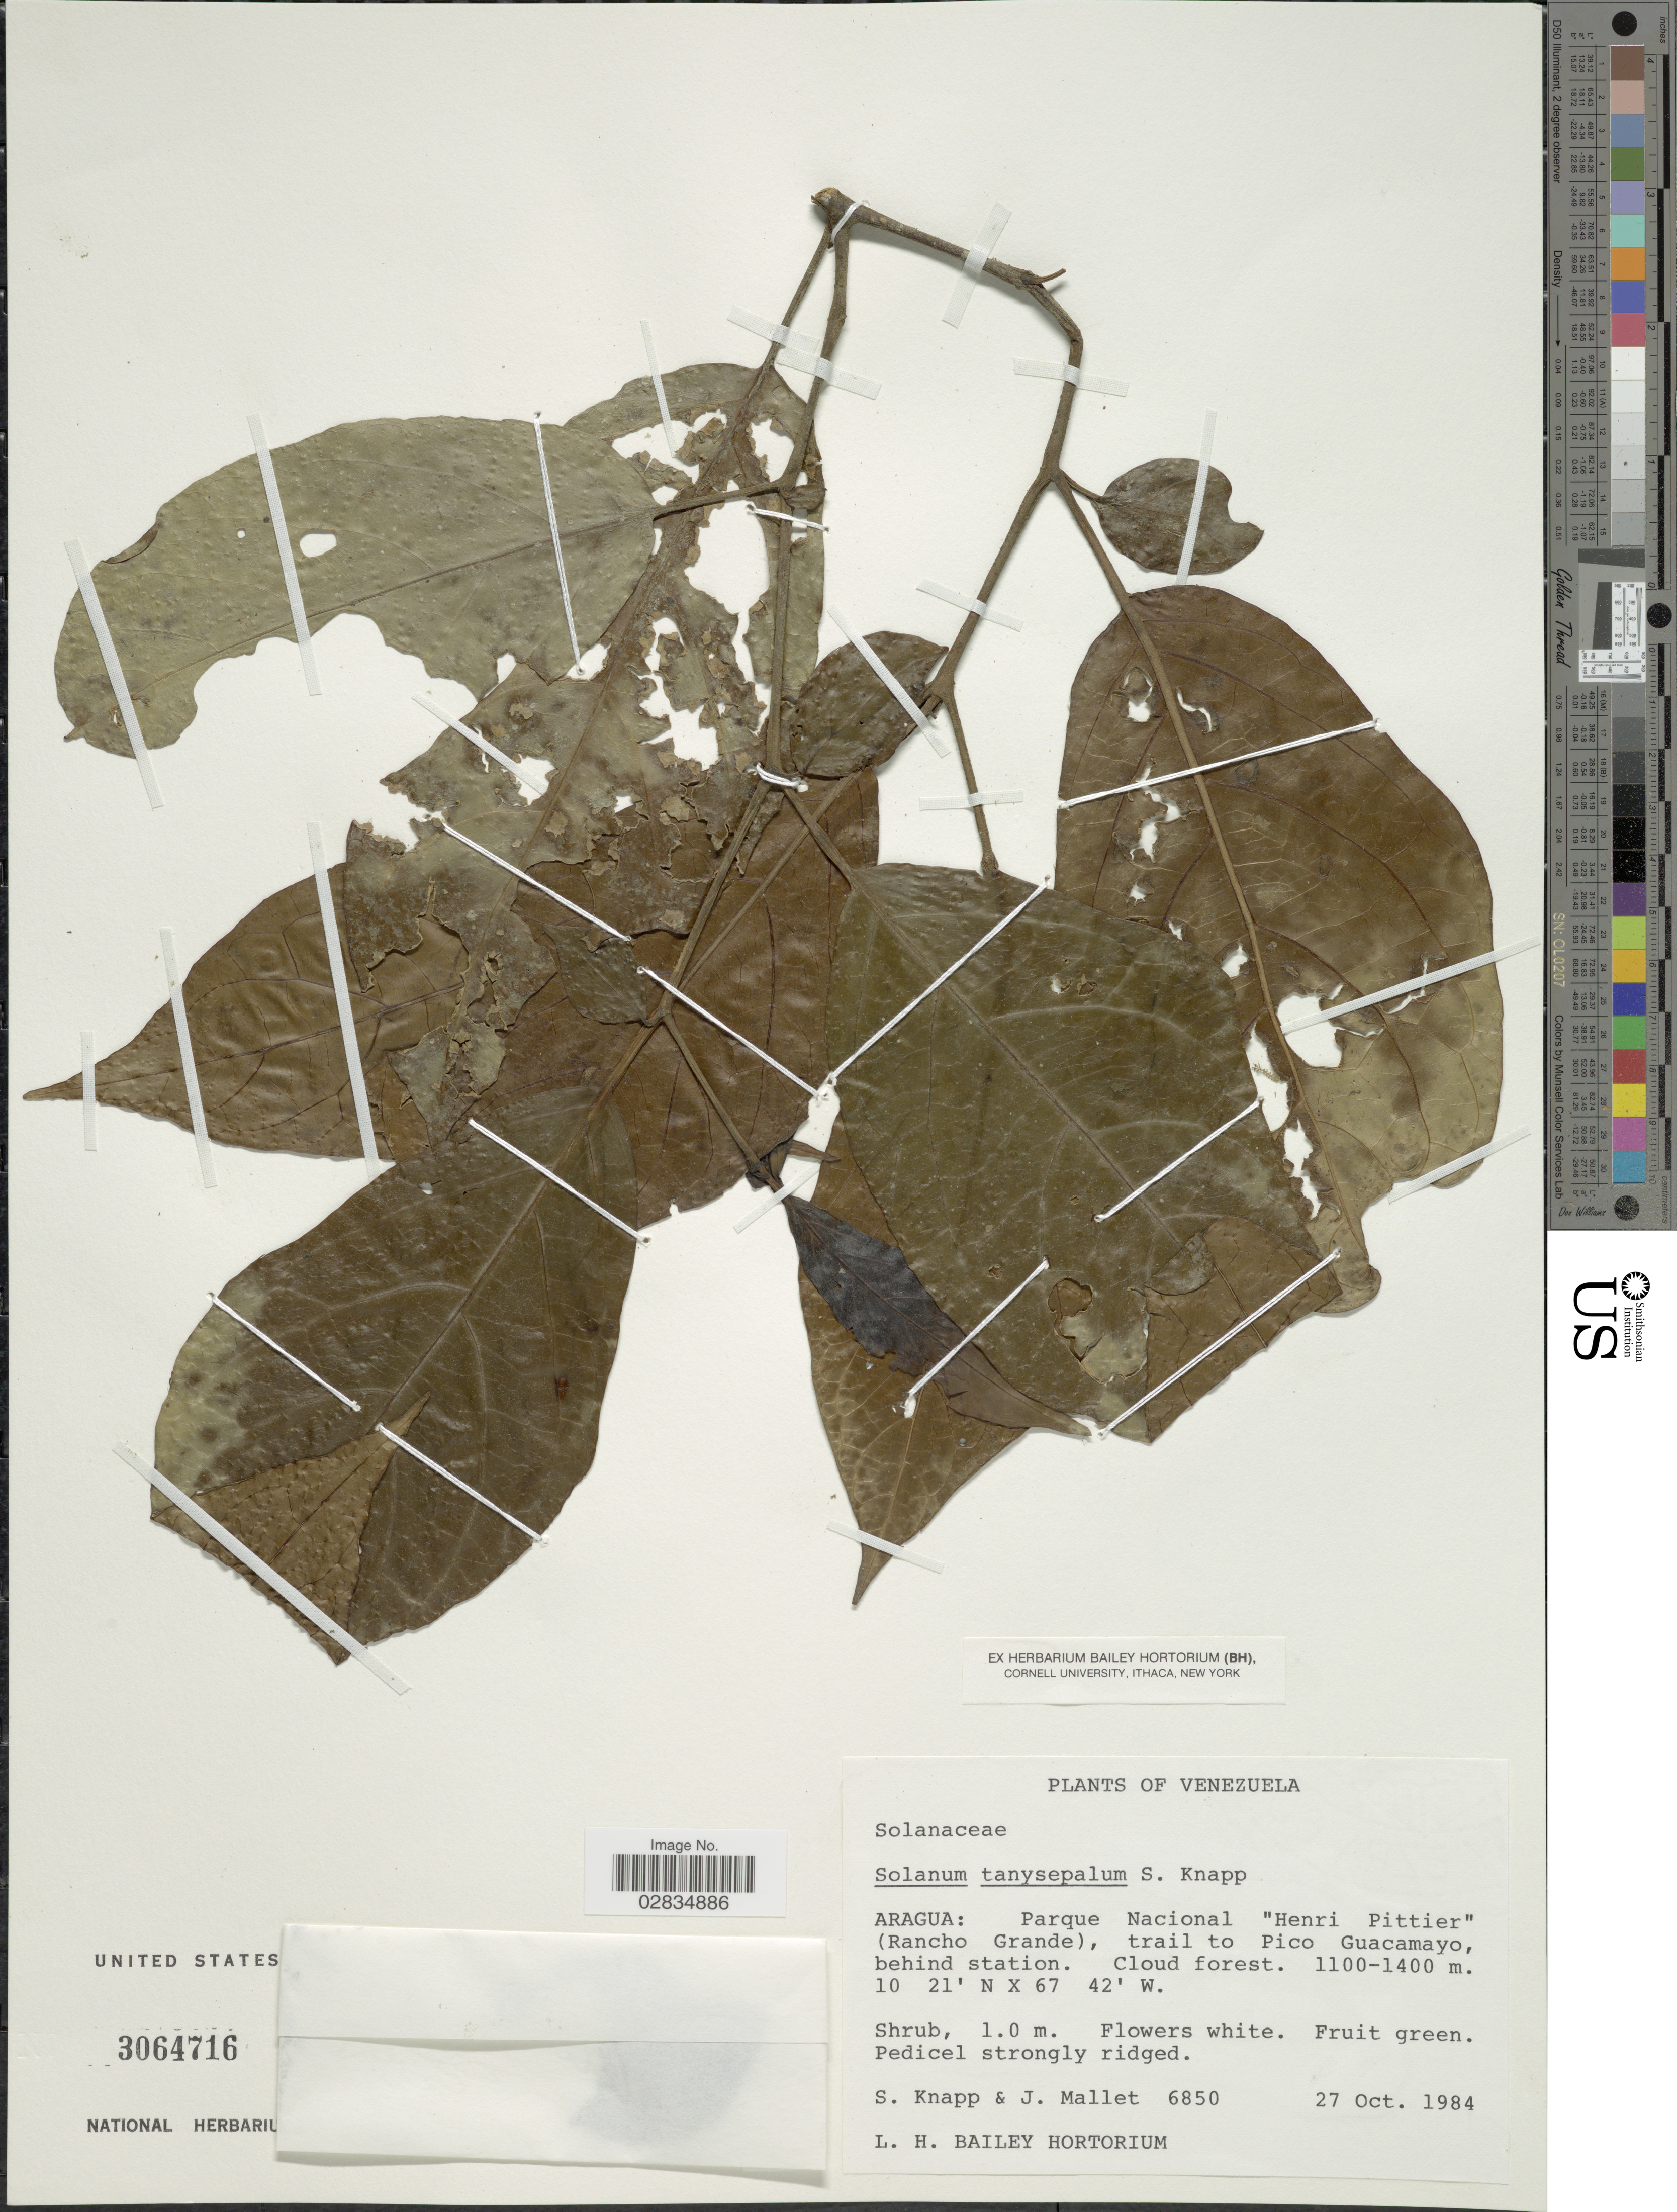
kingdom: Plantae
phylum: Tracheophyta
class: Magnoliopsida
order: Solanales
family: Solanaceae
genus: Solanum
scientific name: Solanum tanysepalum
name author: S. Knapp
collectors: S. Knapp & J. Mallet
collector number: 6850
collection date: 1984-10-27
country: Venezuela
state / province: Aragua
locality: Parque Nacional "Henri Pittier" (Rancho Grande), trail to Pico Guacamayo, behind station.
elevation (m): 1100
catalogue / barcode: US 3064716